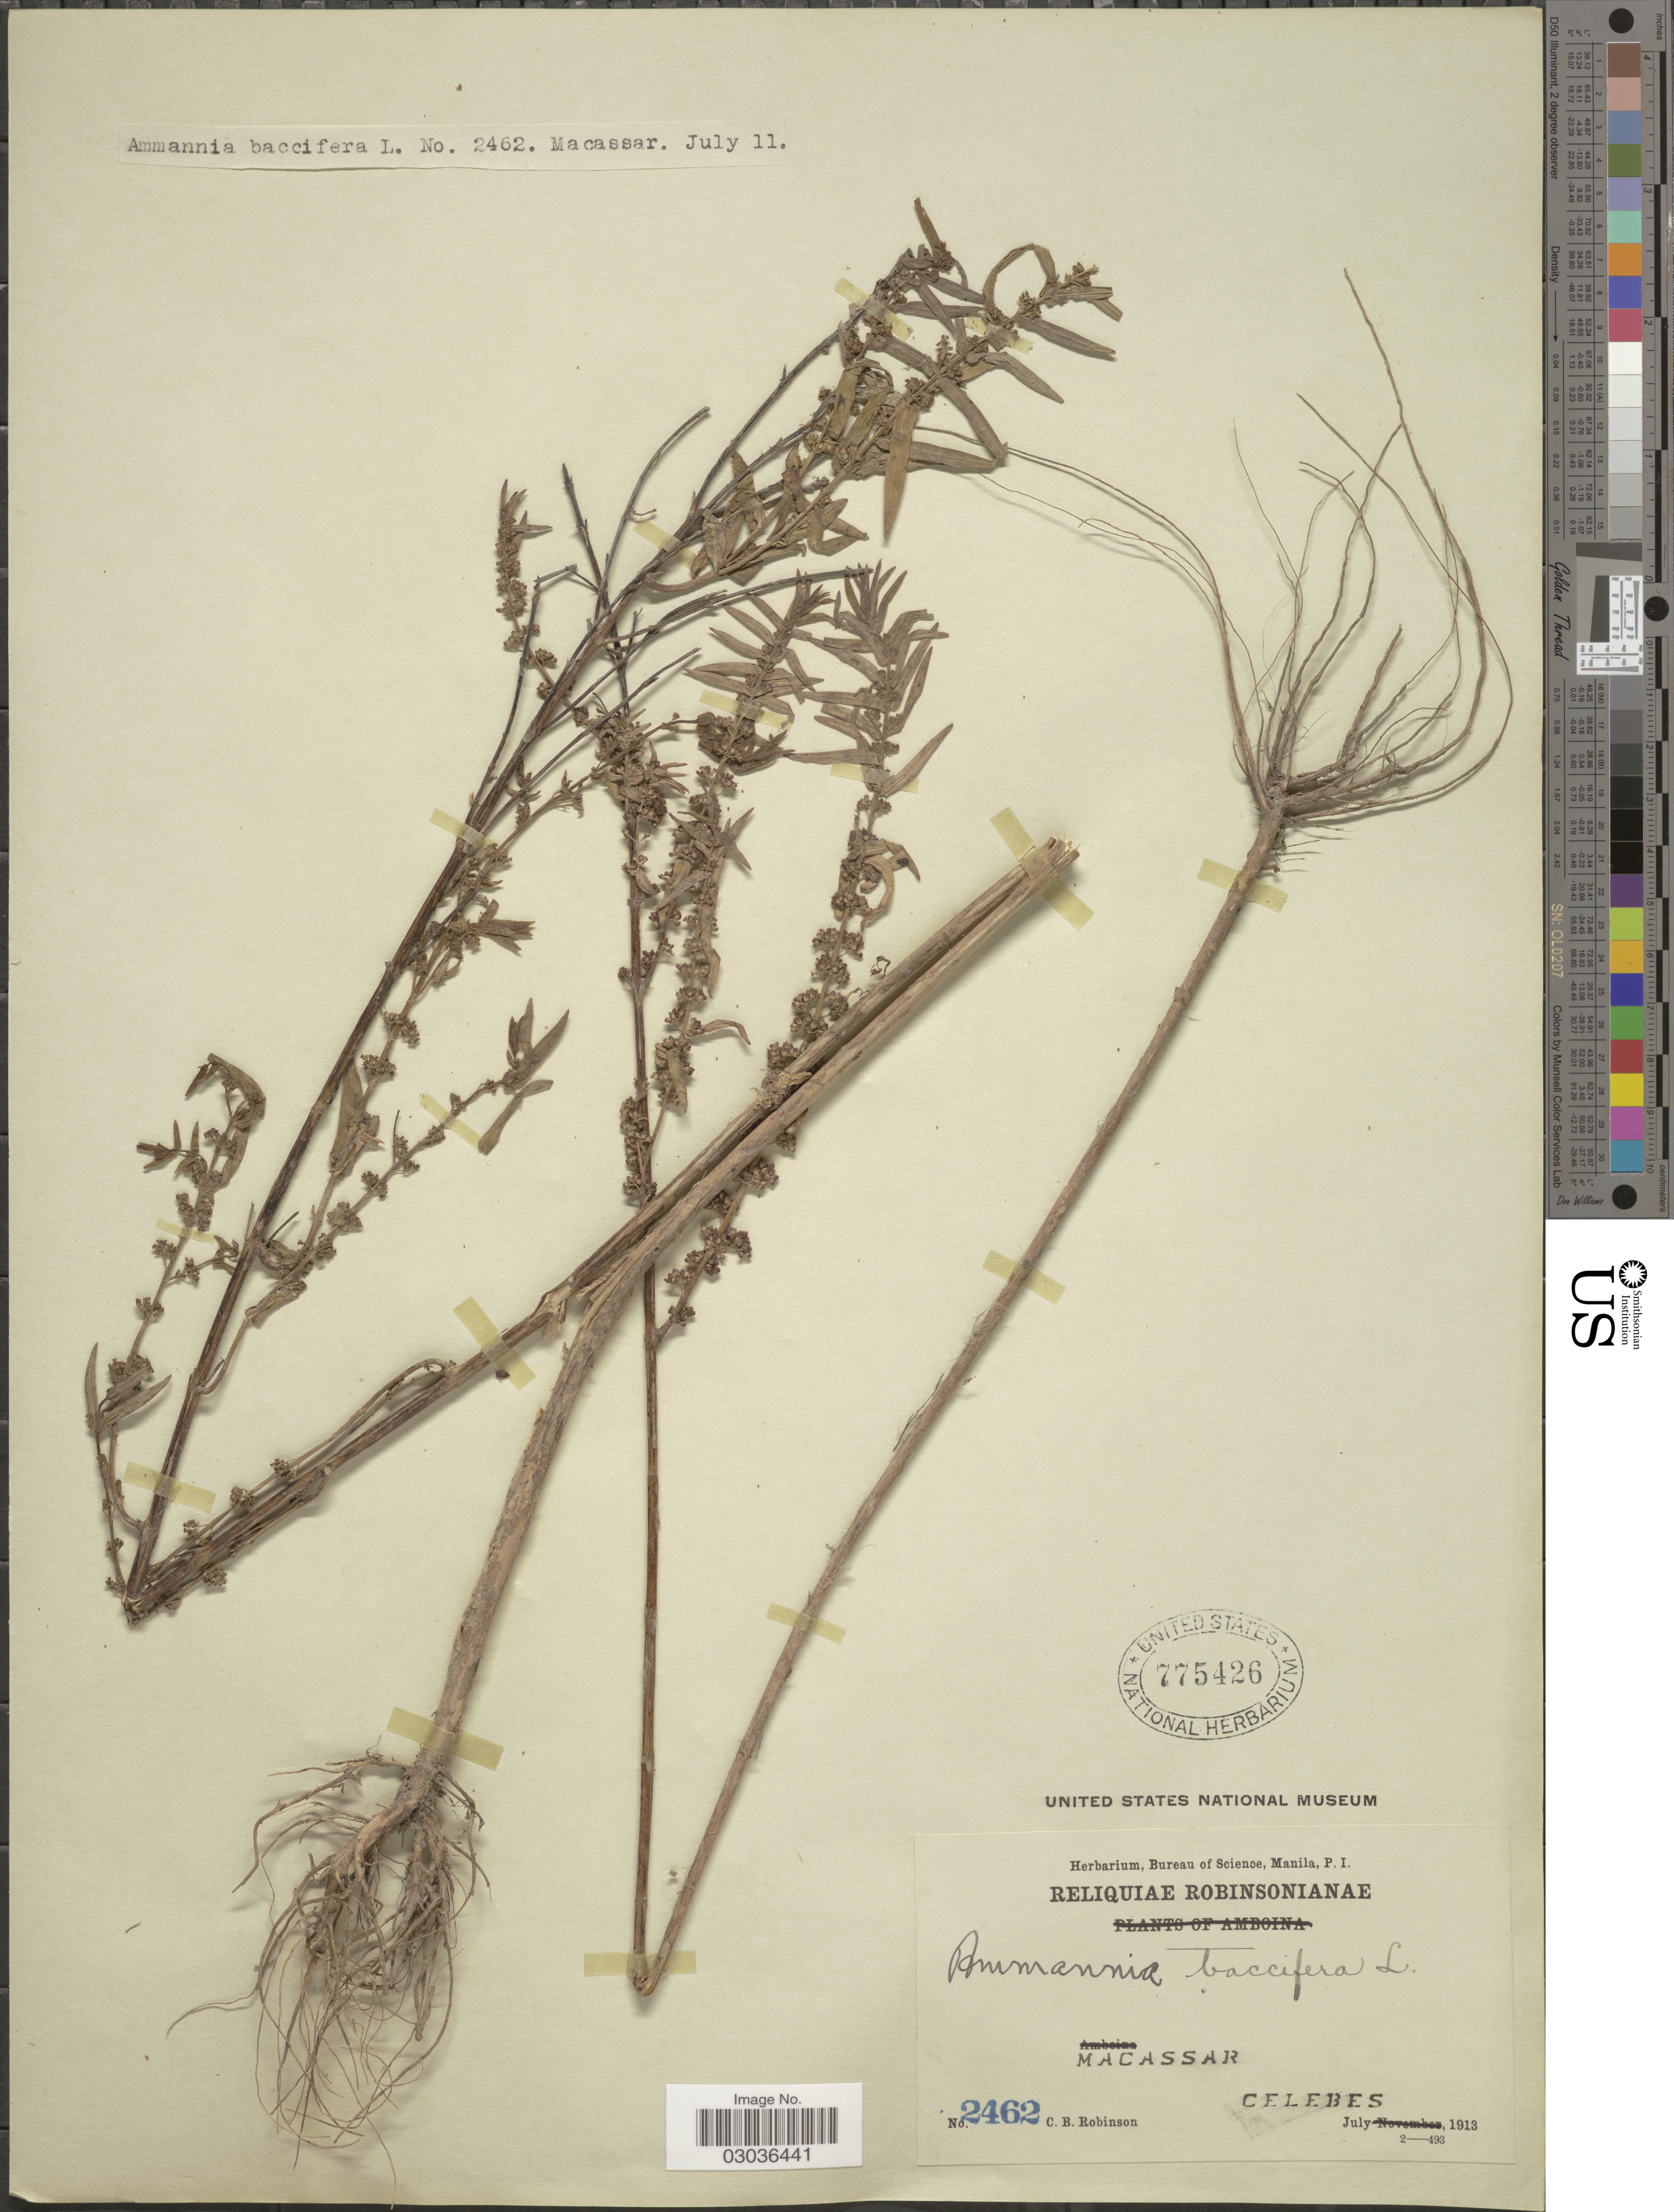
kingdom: Plantae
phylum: Tracheophyta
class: Magnoliopsida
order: Myrtales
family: Lythraceae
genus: Ammannia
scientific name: Ammannia baccifera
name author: L.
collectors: C. Robinson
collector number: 2462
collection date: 1913-07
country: Indonesia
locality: Macassar. Celebes.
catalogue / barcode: US 775426